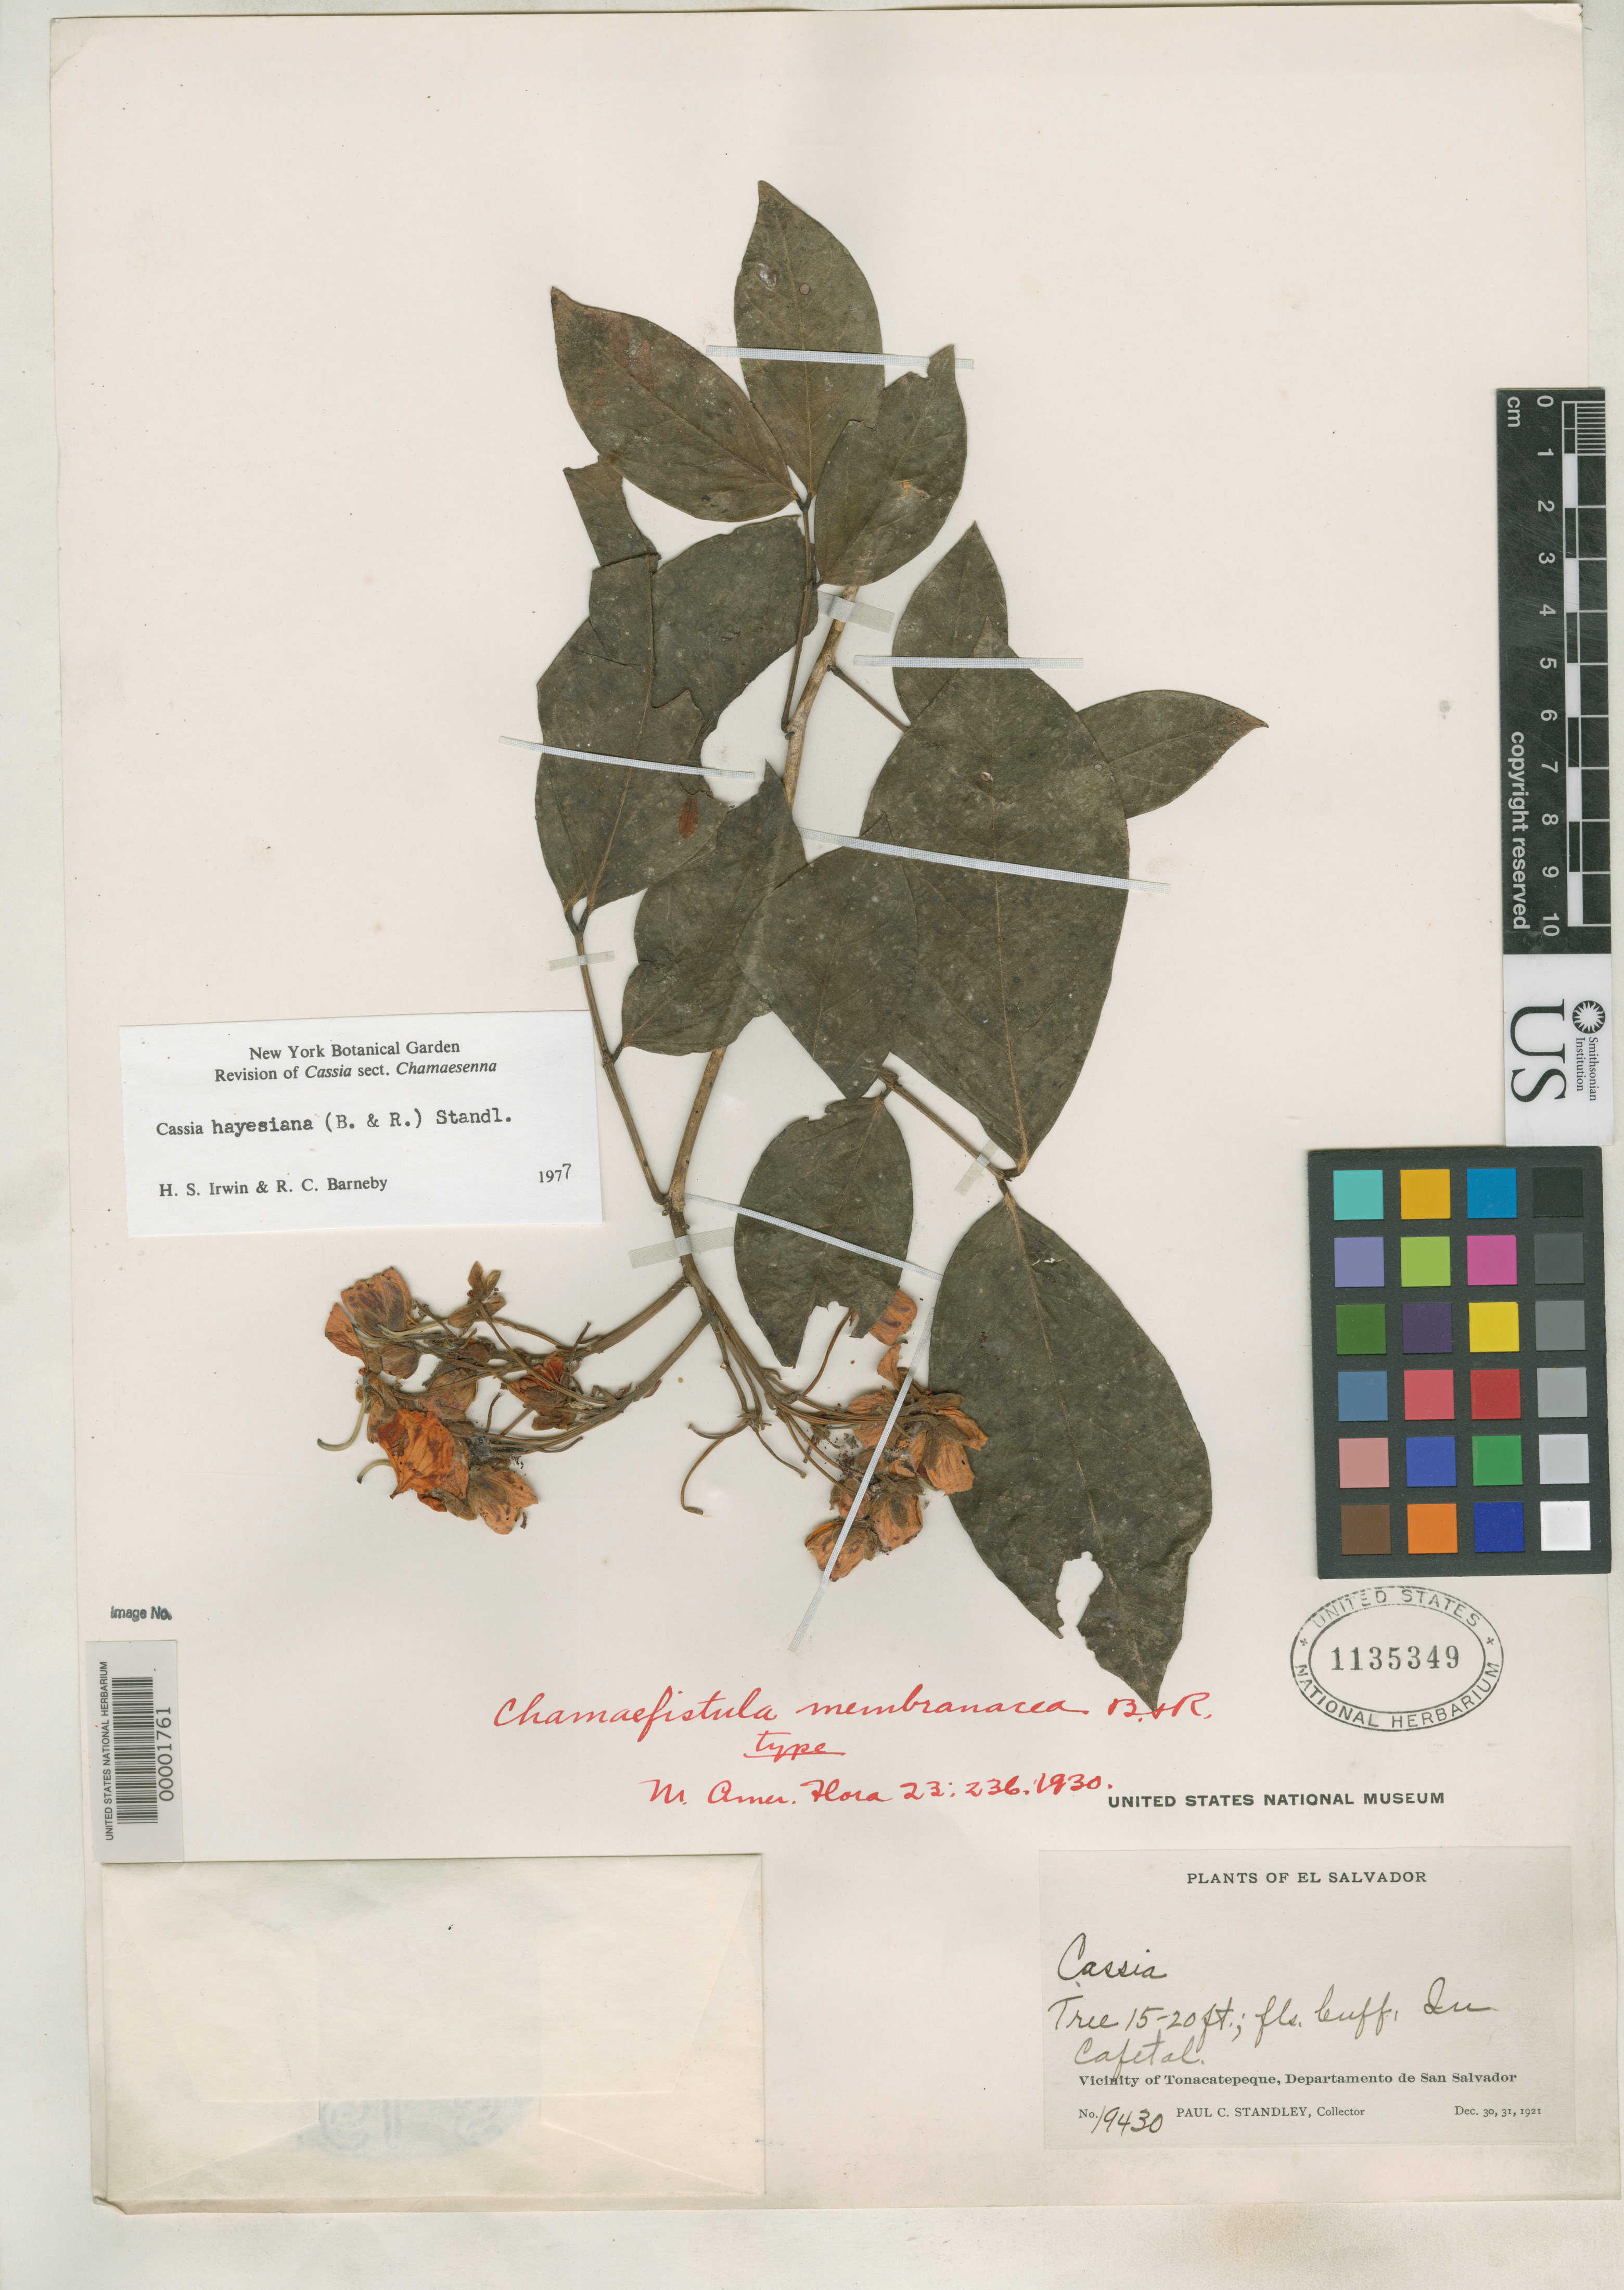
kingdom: Plantae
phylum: Tracheophyta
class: Magnoliopsida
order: Fabales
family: Fabaceae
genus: Chamaefistula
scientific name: Chamaefistula membranacea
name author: Britton & Rose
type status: Type Collection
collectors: P. C. Standley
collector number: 19430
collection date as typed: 30 Dec 1921 to 31 Dec 1921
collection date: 1921-12-30/1921-12-31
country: El Salvador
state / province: San Salvador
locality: Tonacatepeque.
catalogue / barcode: US 1135349